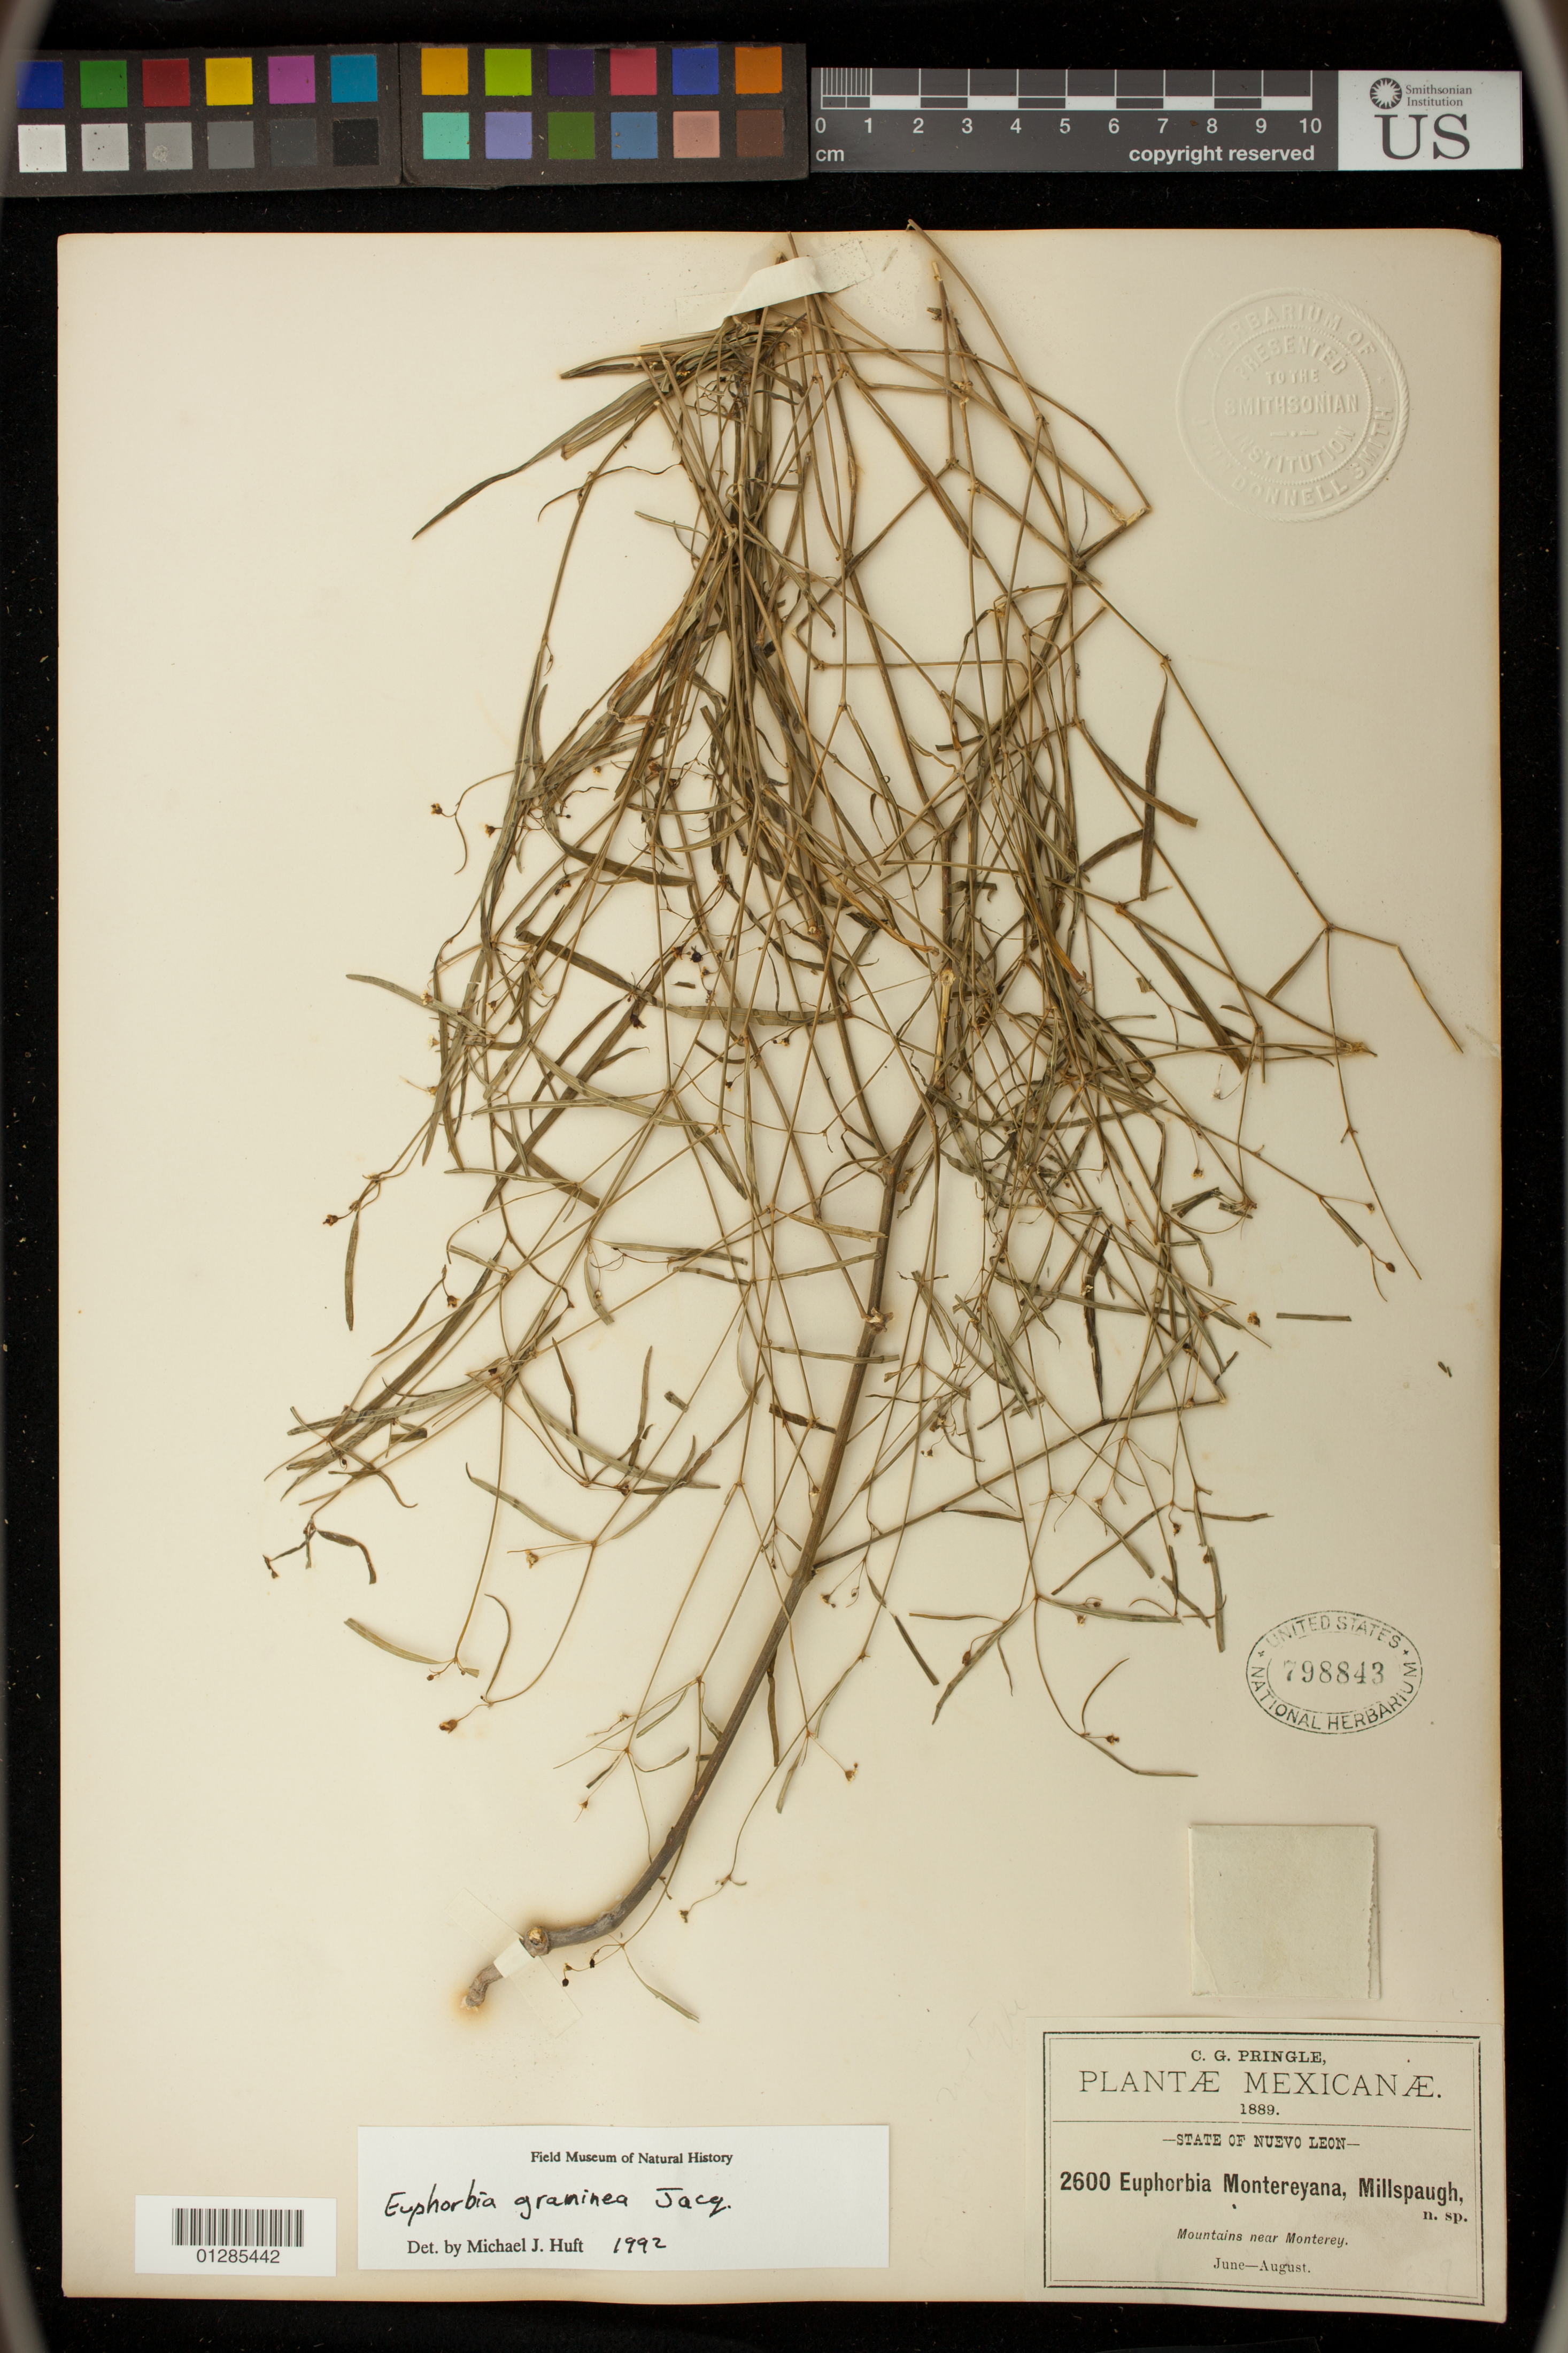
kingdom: Plantae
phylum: Tracheophyta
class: Magnoliopsida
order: Malpighiales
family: Euphorbiaceae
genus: Euphorbia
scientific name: Euphorbia graminea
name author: Jacq.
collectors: C. G. Pringle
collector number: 2600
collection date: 1889-06/1889-08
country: Mexico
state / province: Nuevo Leon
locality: Mountains near Monterey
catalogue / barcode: US 798843